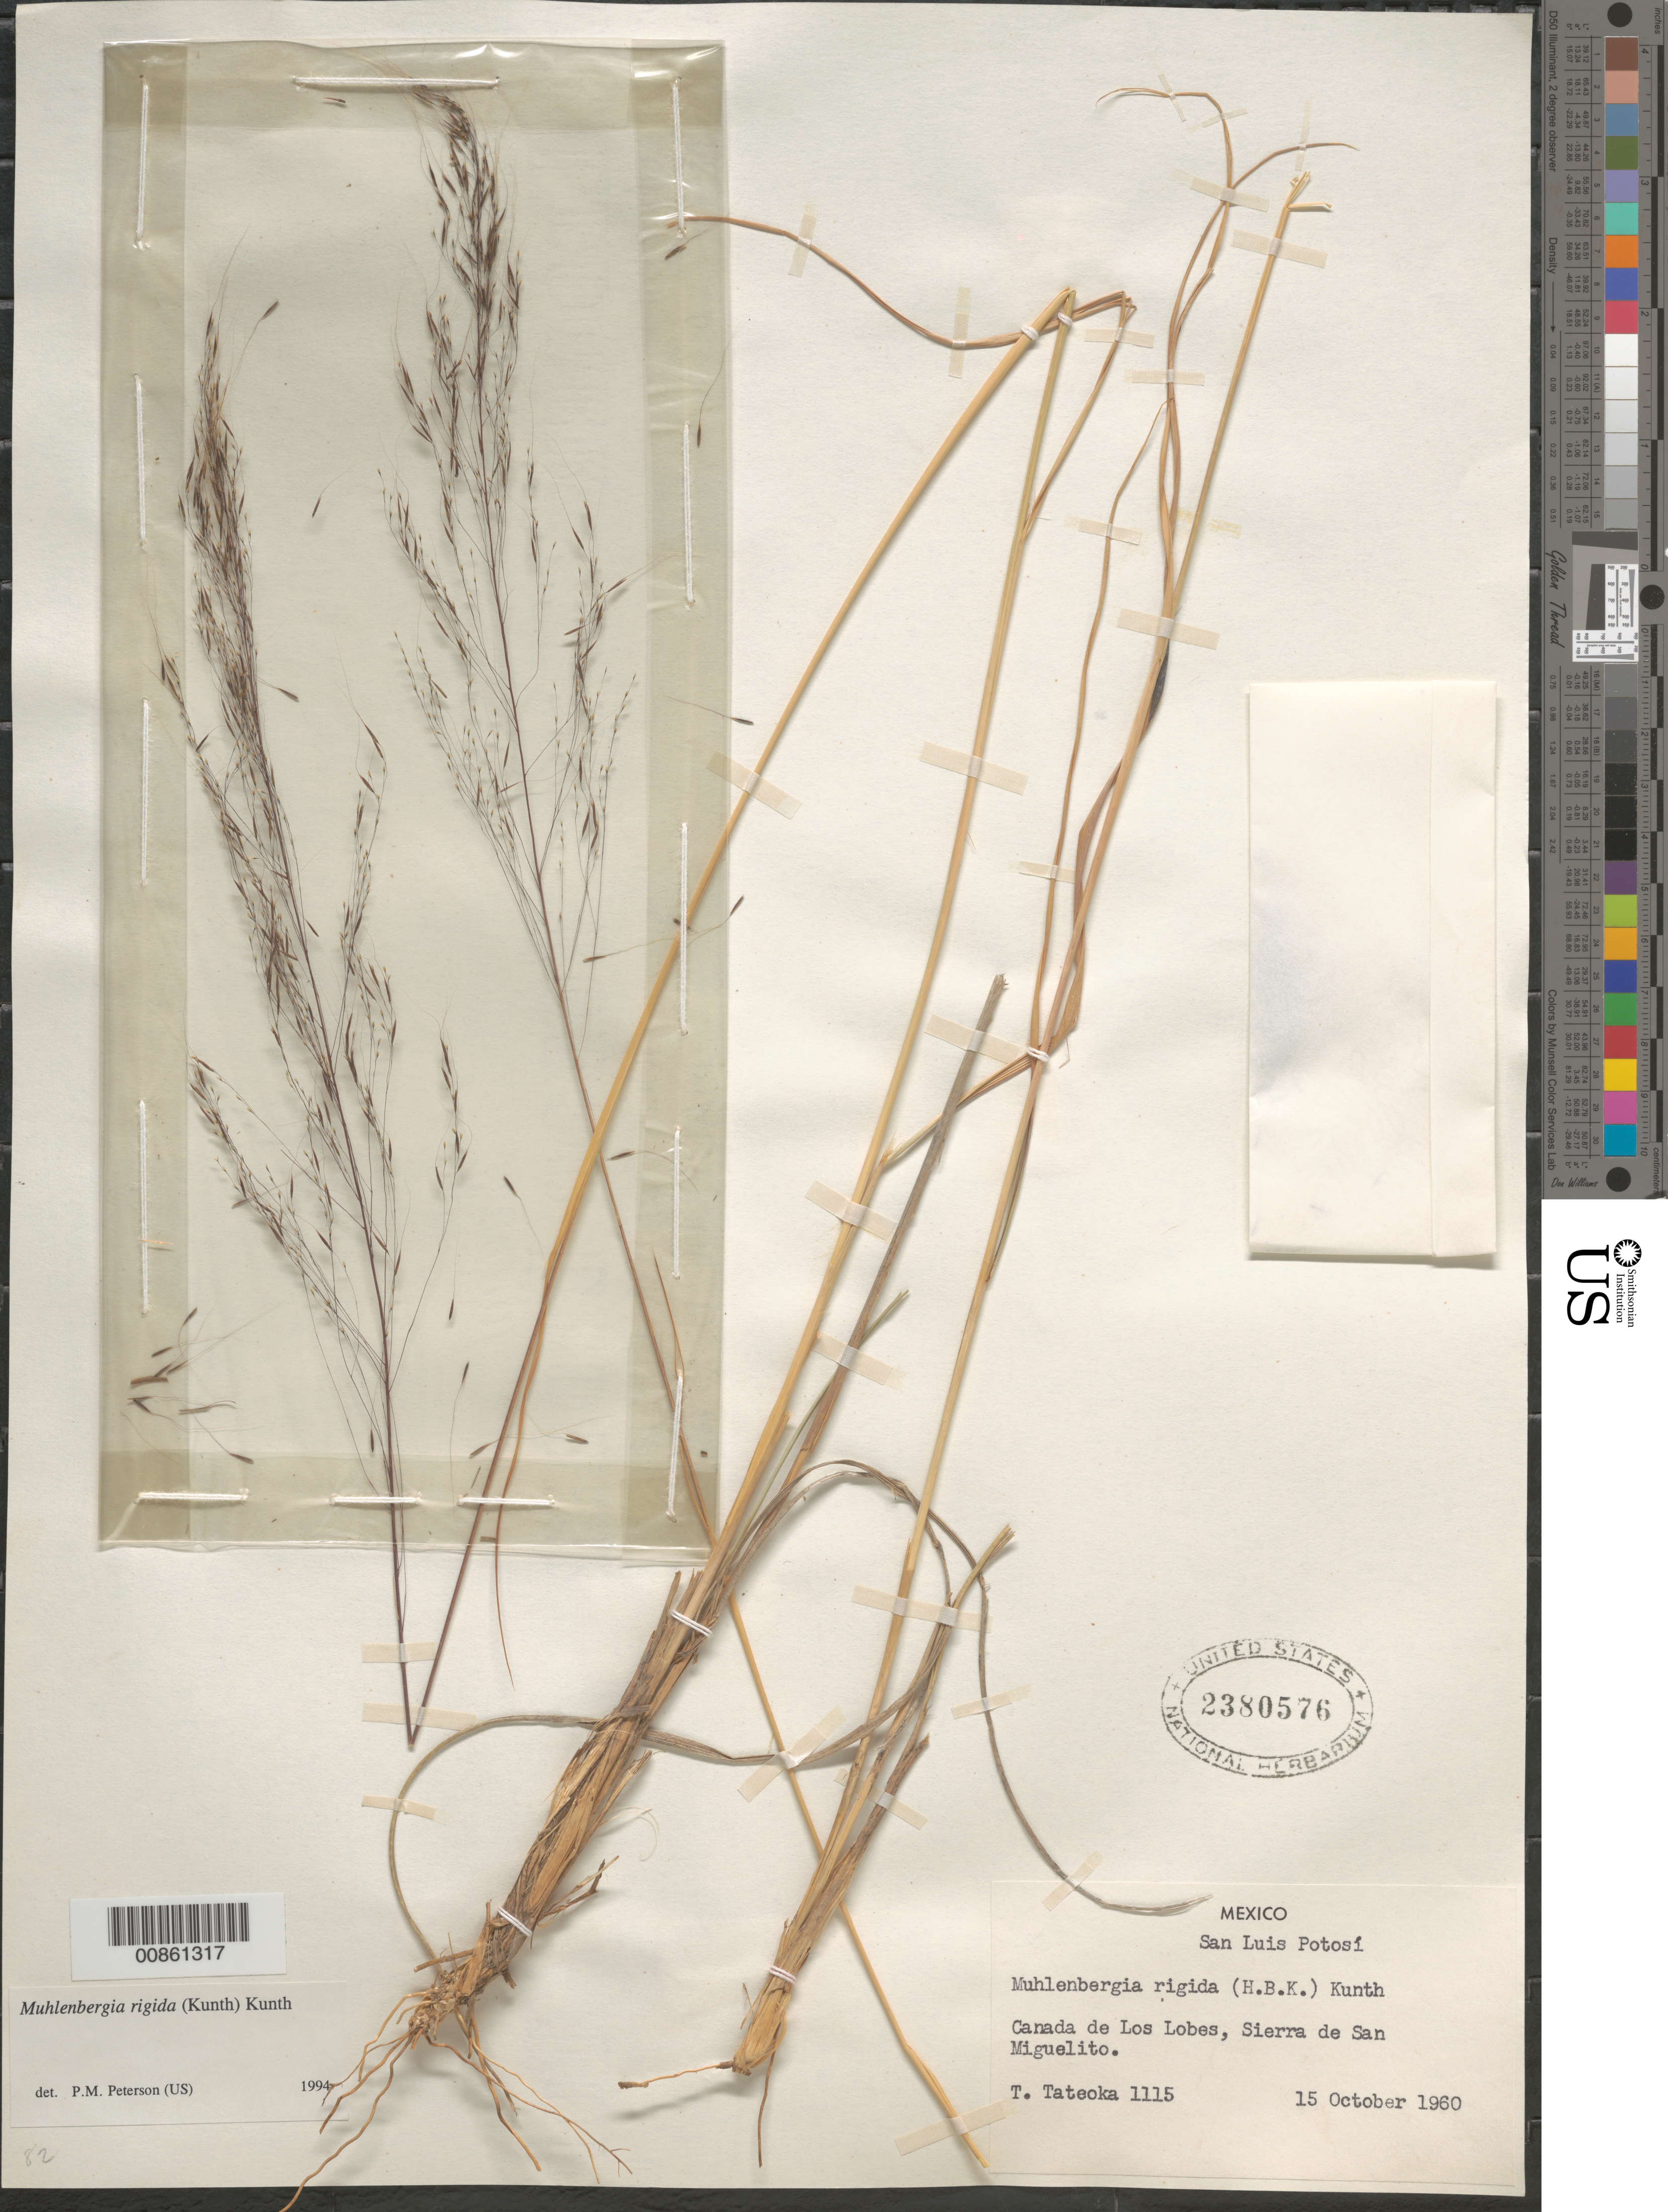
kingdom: Plantae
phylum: Tracheophyta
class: Liliopsida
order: Poales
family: Poaceae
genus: Muhlenbergia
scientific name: Muhlenbergia rigida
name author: (Kunth) Kunth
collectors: T. Tateoka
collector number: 1115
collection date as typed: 15 Oct 1960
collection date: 1960-10-15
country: Mexico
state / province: San Luis Potosi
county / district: San Luis Potosi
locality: Cañada del Lobo, Sierra de San Miguelito, mpio. San Luis Potosí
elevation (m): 2100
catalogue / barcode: US 2380576